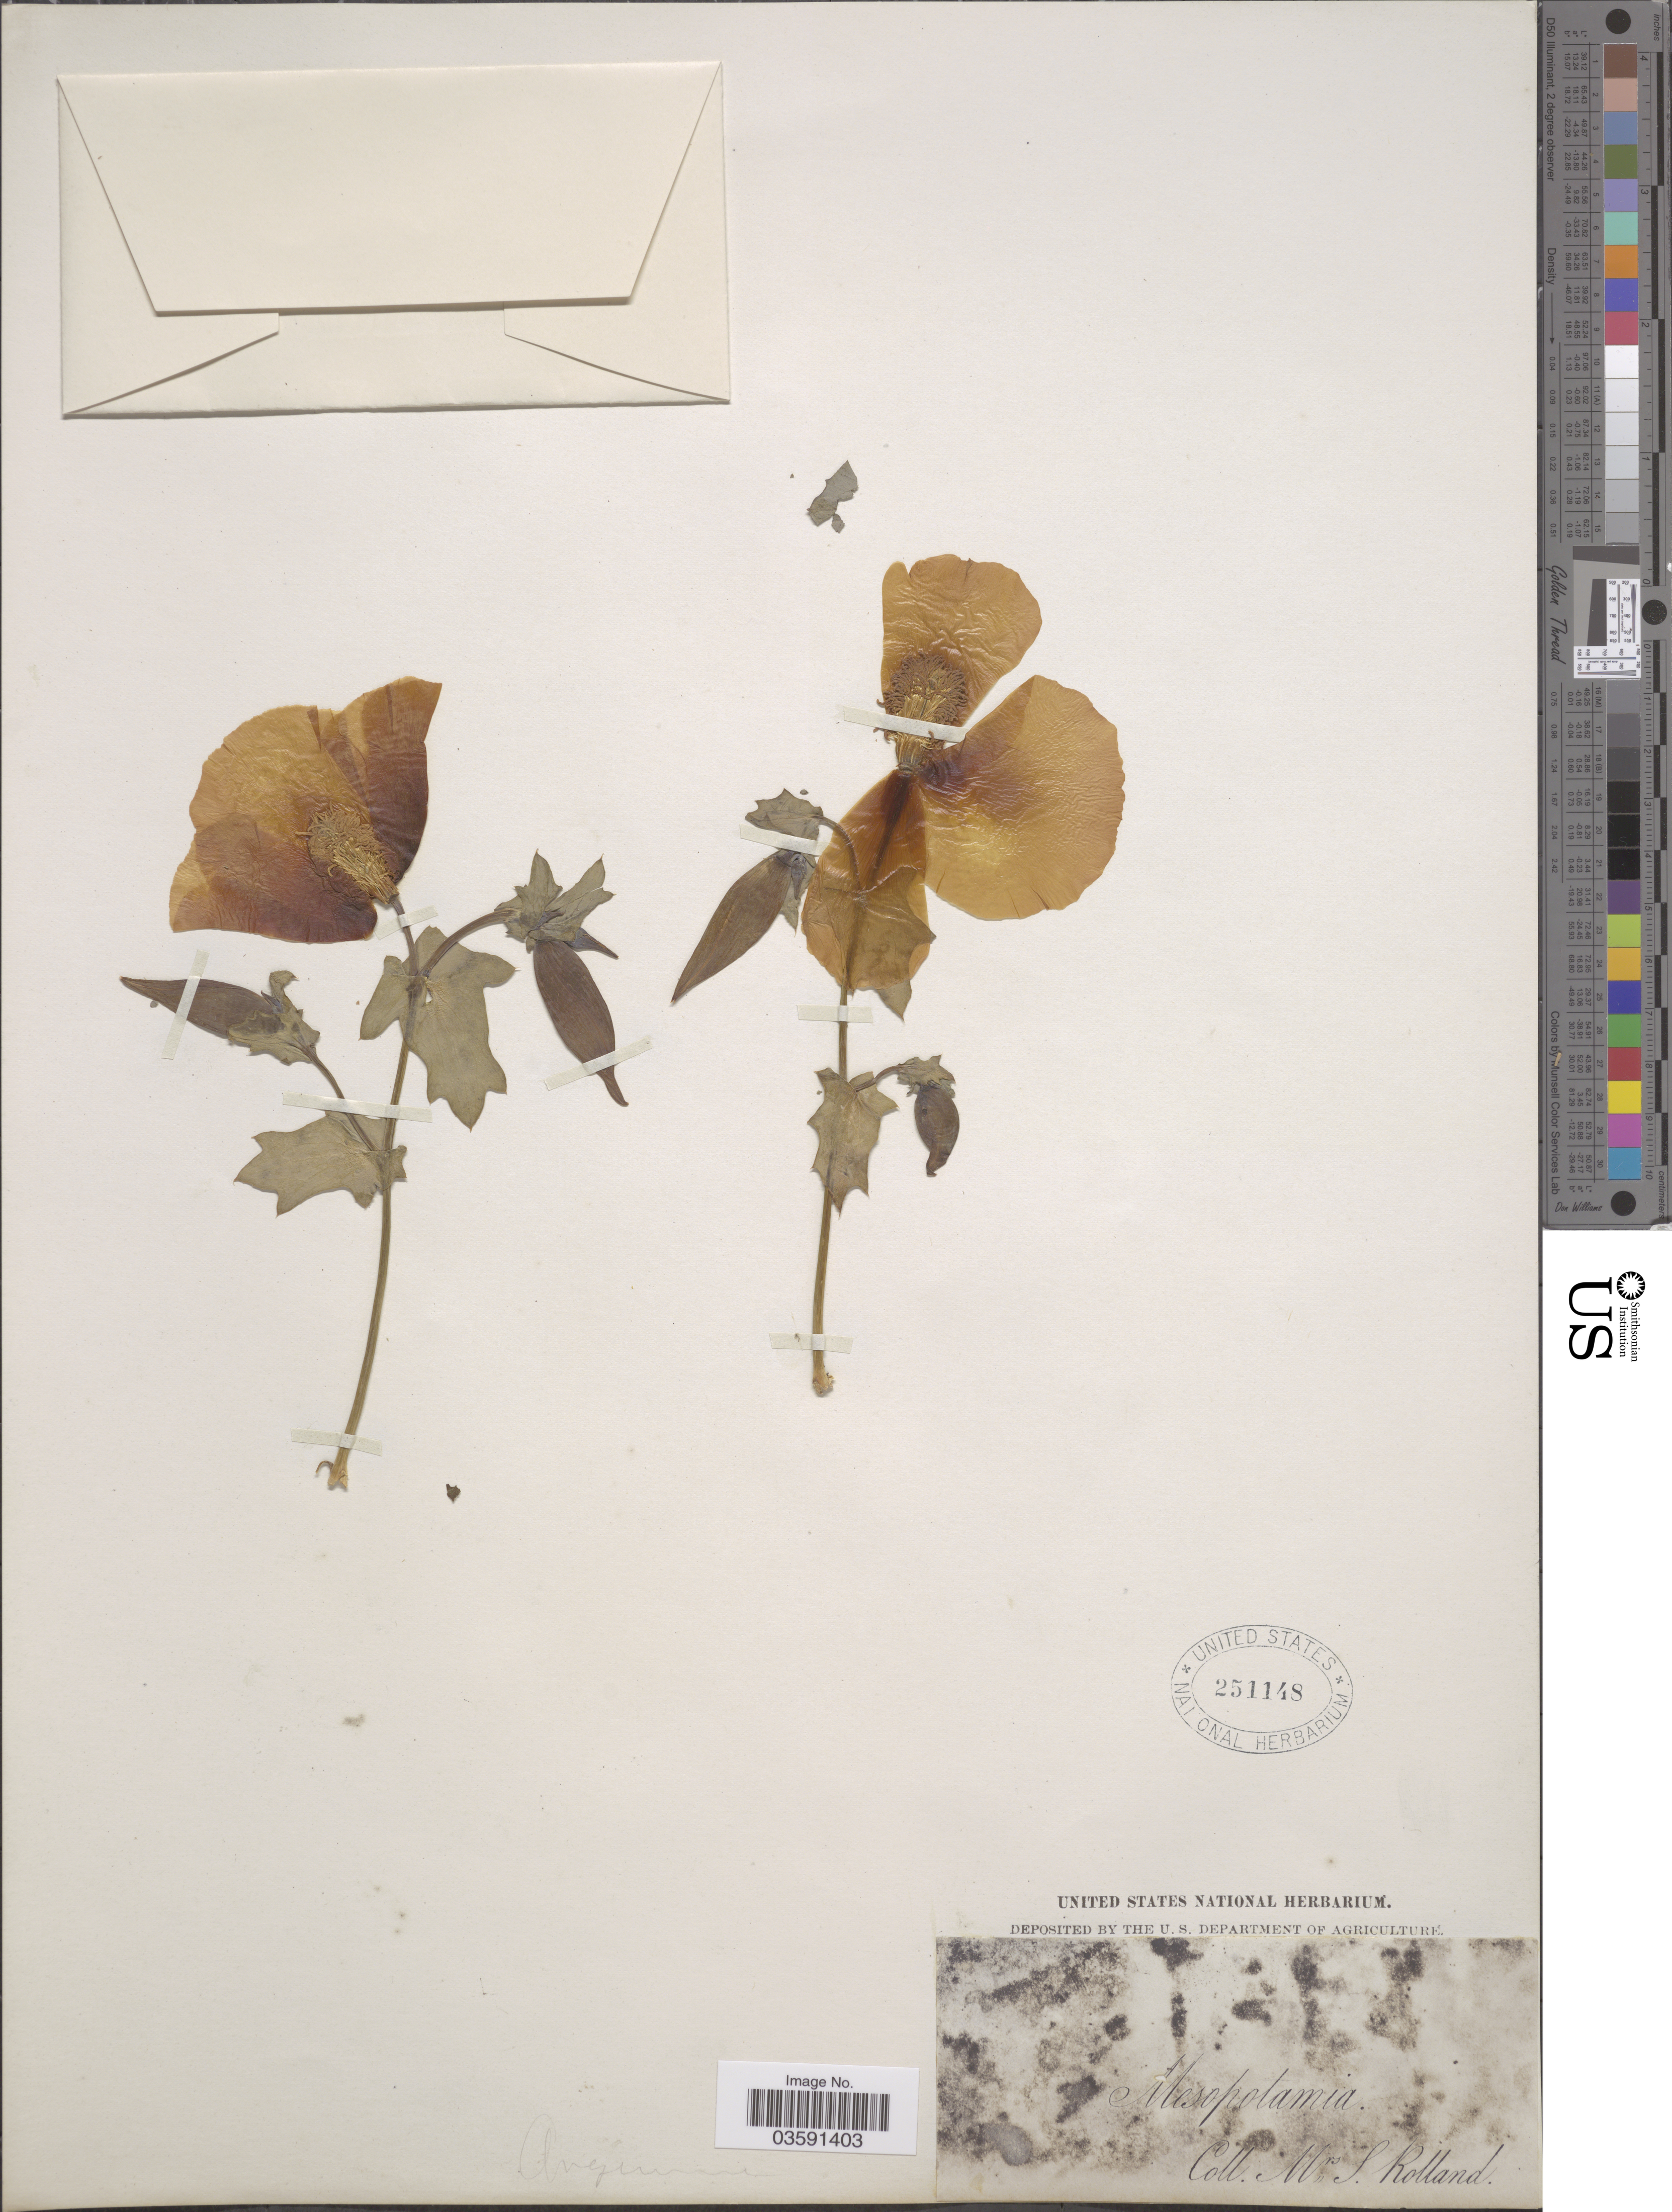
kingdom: Plantae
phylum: Tracheophyta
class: Magnoliopsida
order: Ranunculales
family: Papaveraceae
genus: Glaucium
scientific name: Glaucium sp.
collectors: S. Rolland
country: Turkey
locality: Mesopotamia.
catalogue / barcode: US 251148